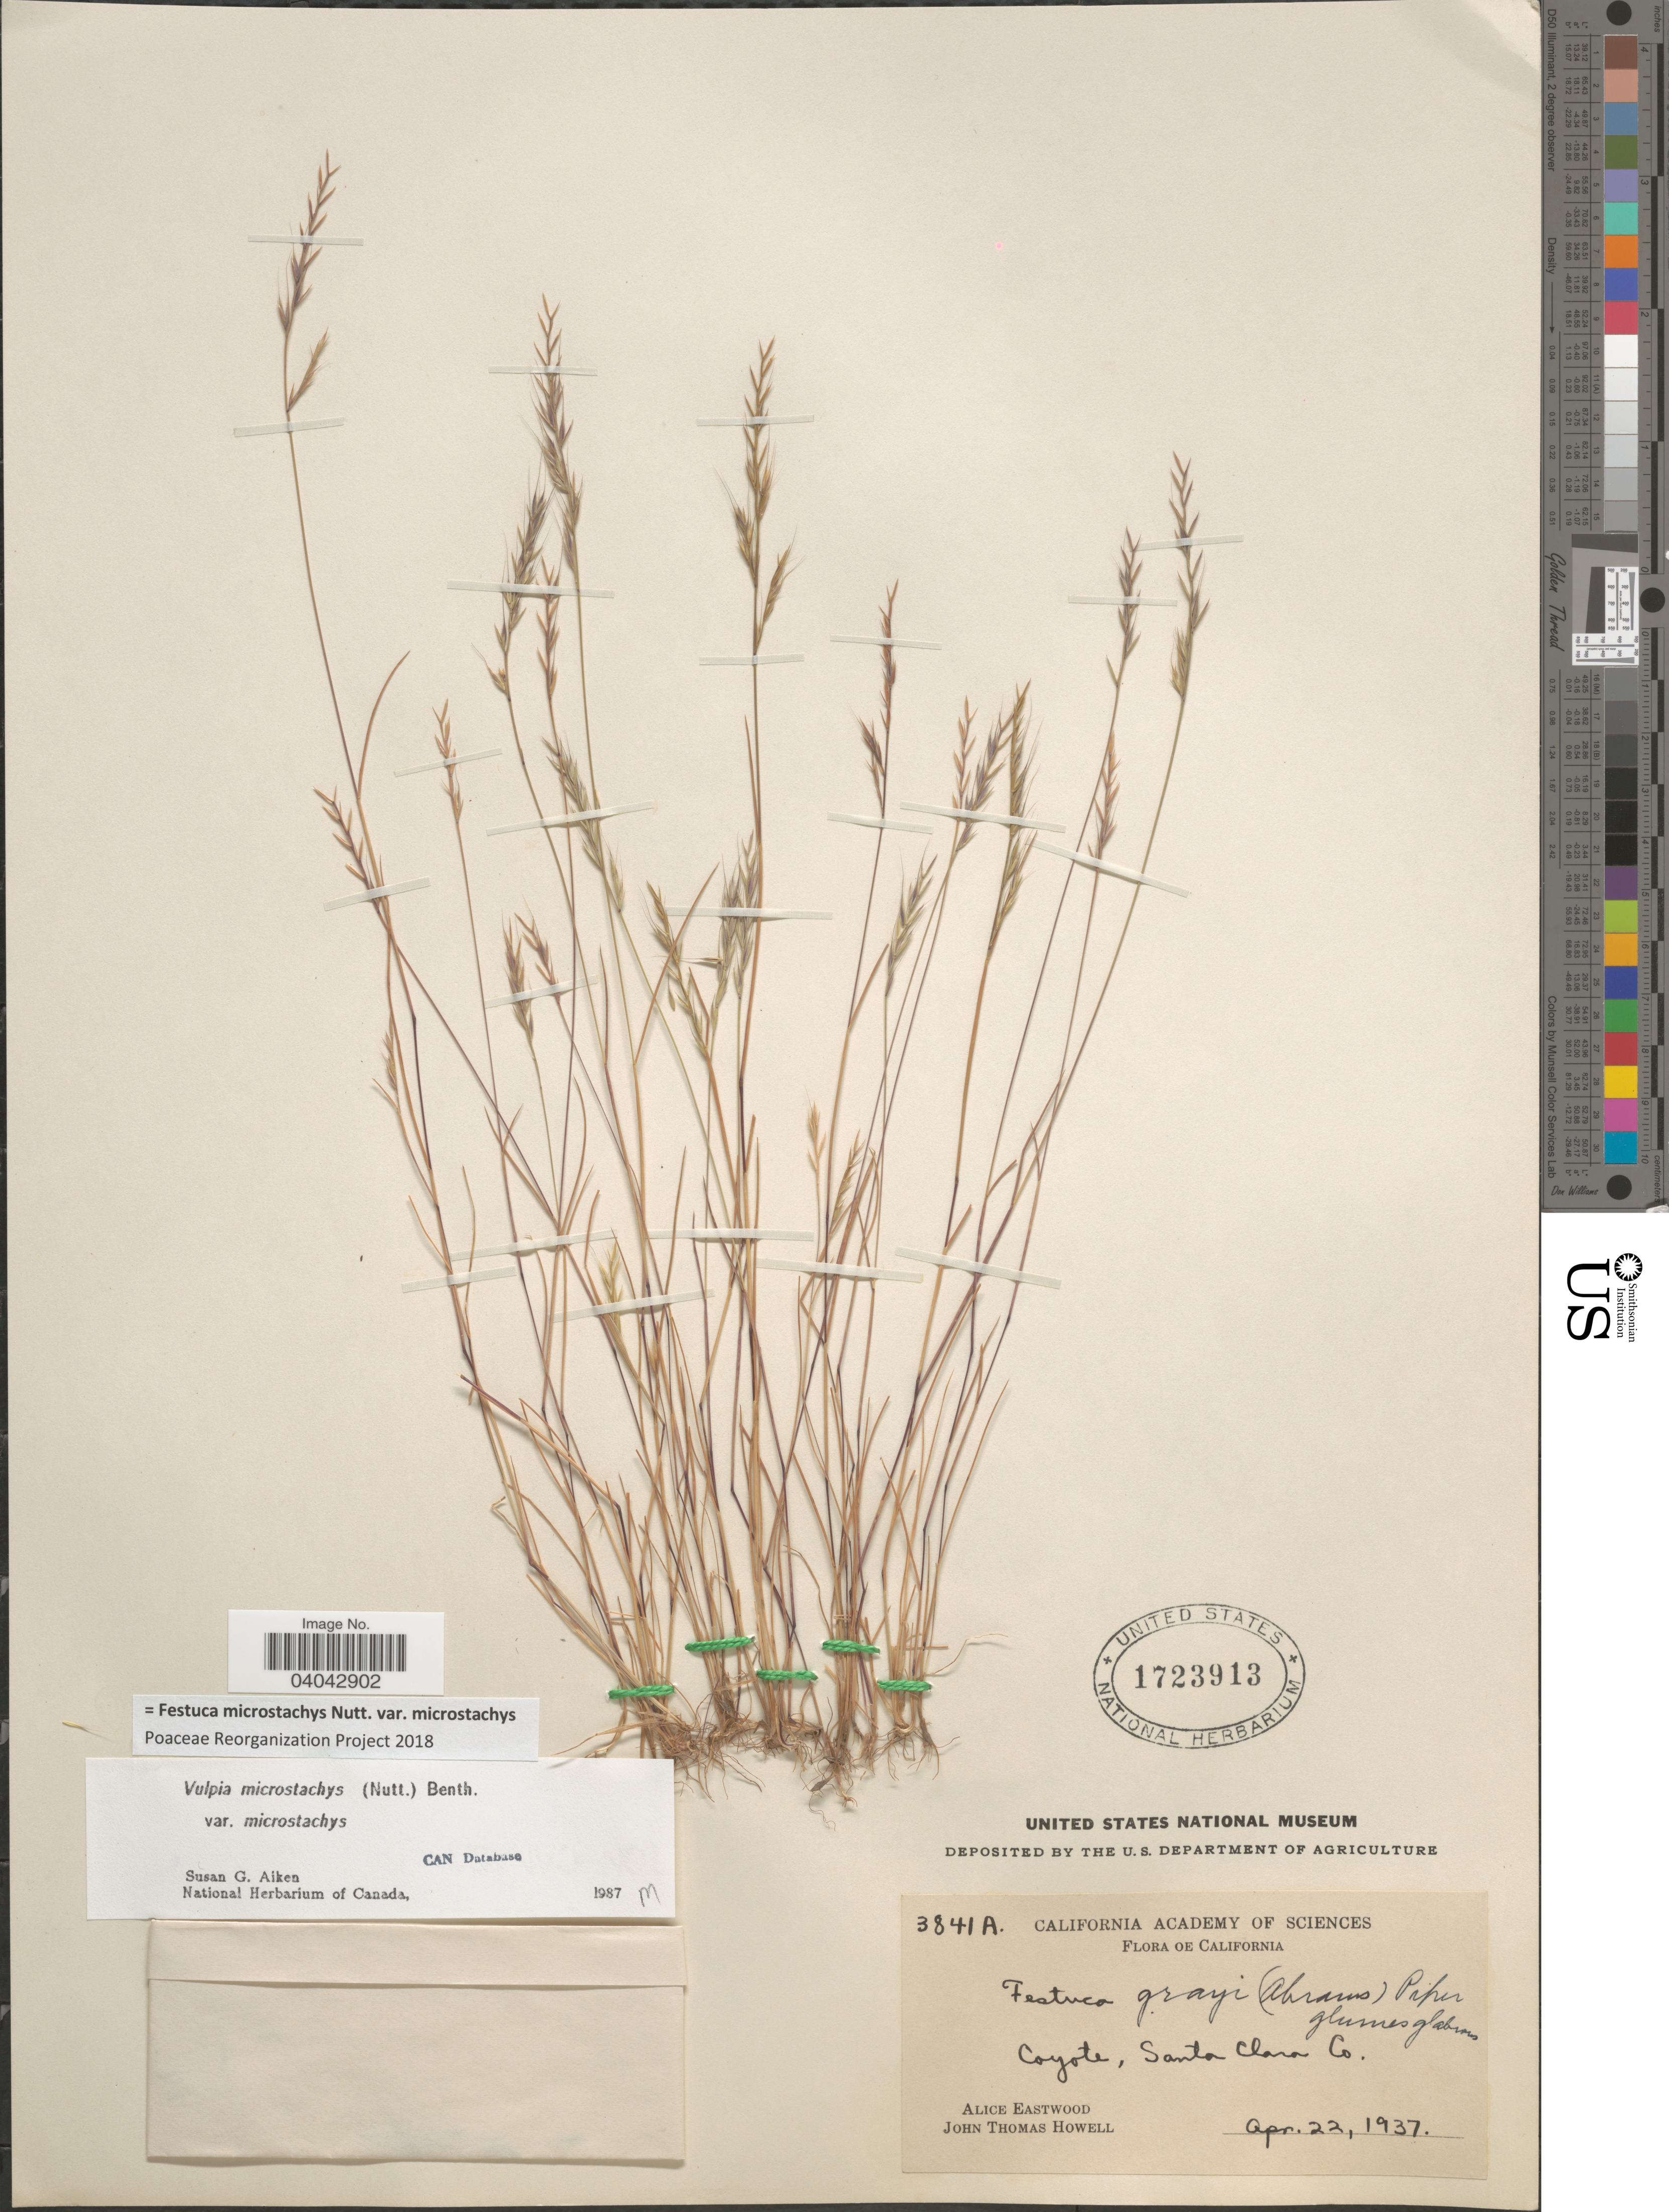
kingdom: Plantae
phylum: Tracheophyta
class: Liliopsida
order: Poales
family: Poaceae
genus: Festuca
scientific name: Festuca microstachys var. microstachys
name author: Nutt.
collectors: A. Eastwood & J. T. Howell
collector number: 3841A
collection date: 1937-04-22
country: United States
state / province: California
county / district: Santa Clara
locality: Coyote, Santa Clara Co.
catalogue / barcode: US 1723913